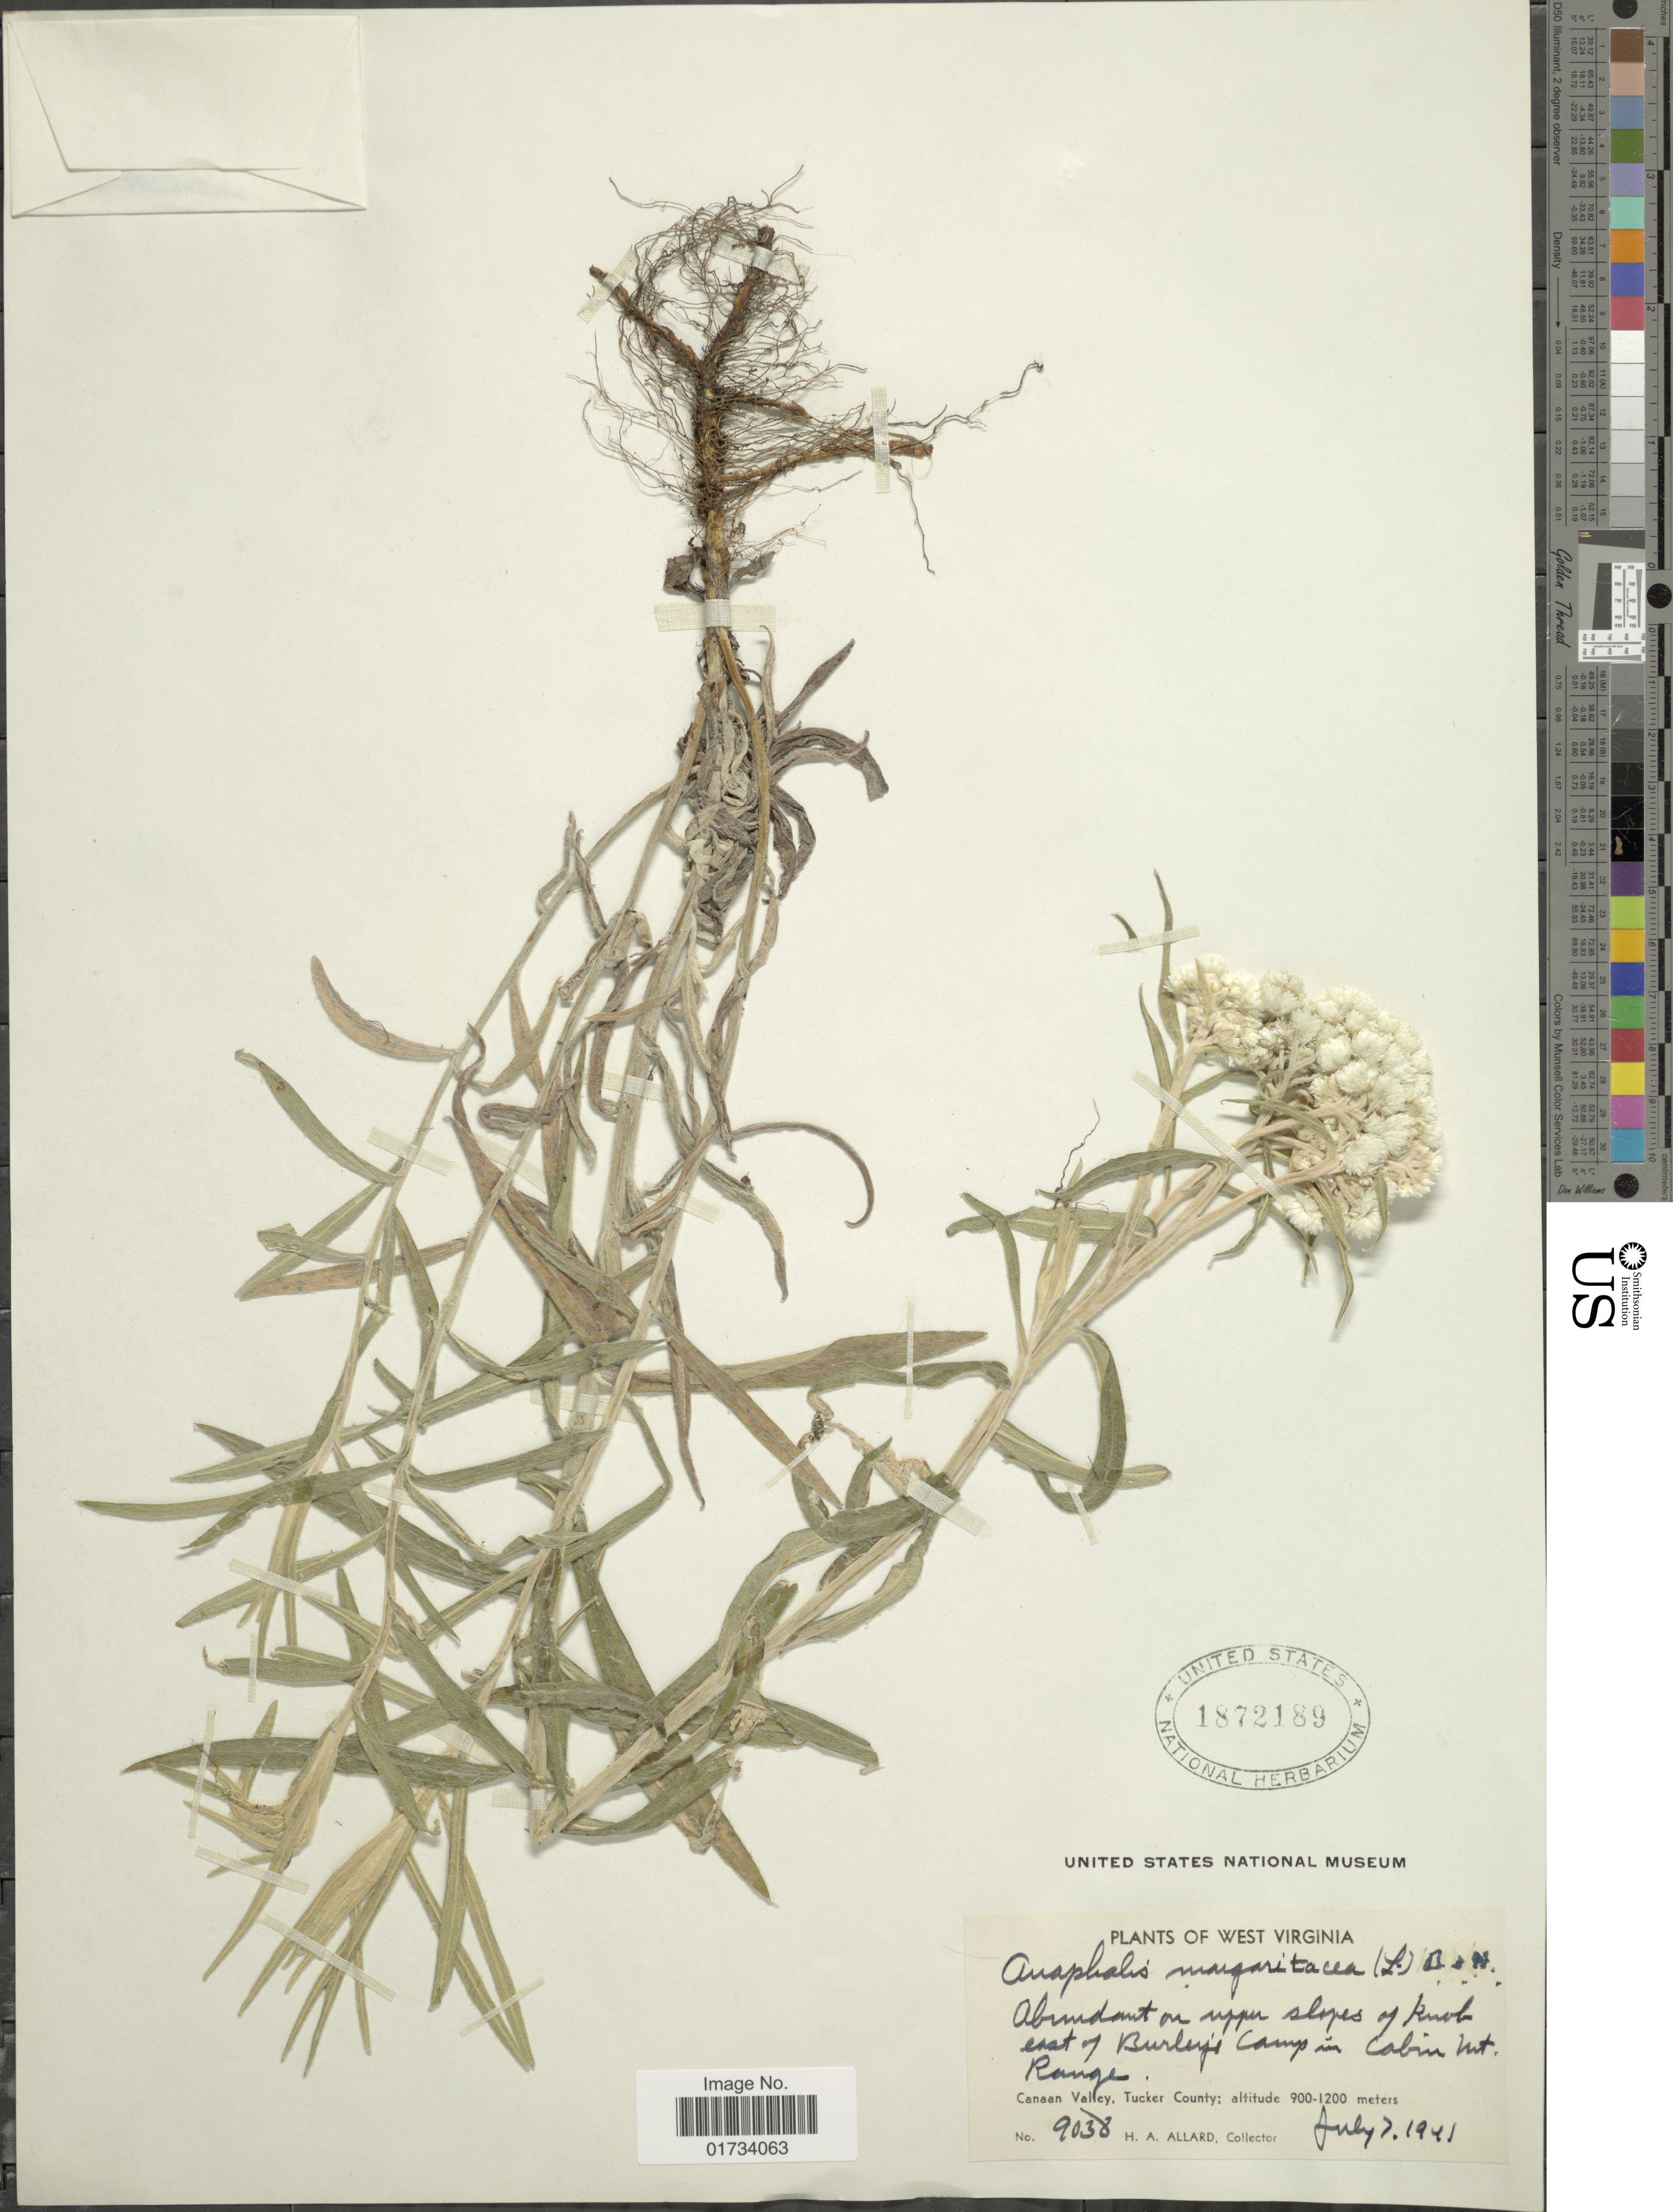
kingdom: Plantae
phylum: Tracheophyta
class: Magnoliopsida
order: Asterales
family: Asteraceae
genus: Anaphalis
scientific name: Anaphalis margaritacea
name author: (L.) Benth. & Hook. f.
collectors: H. A. Allard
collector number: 9038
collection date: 1941-07-07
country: United States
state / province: West Virginia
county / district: Tucker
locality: knob east of Burleys Camps in Cabin Mt. Range, Canaan Valley, Tucker County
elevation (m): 900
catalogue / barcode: US 1872189